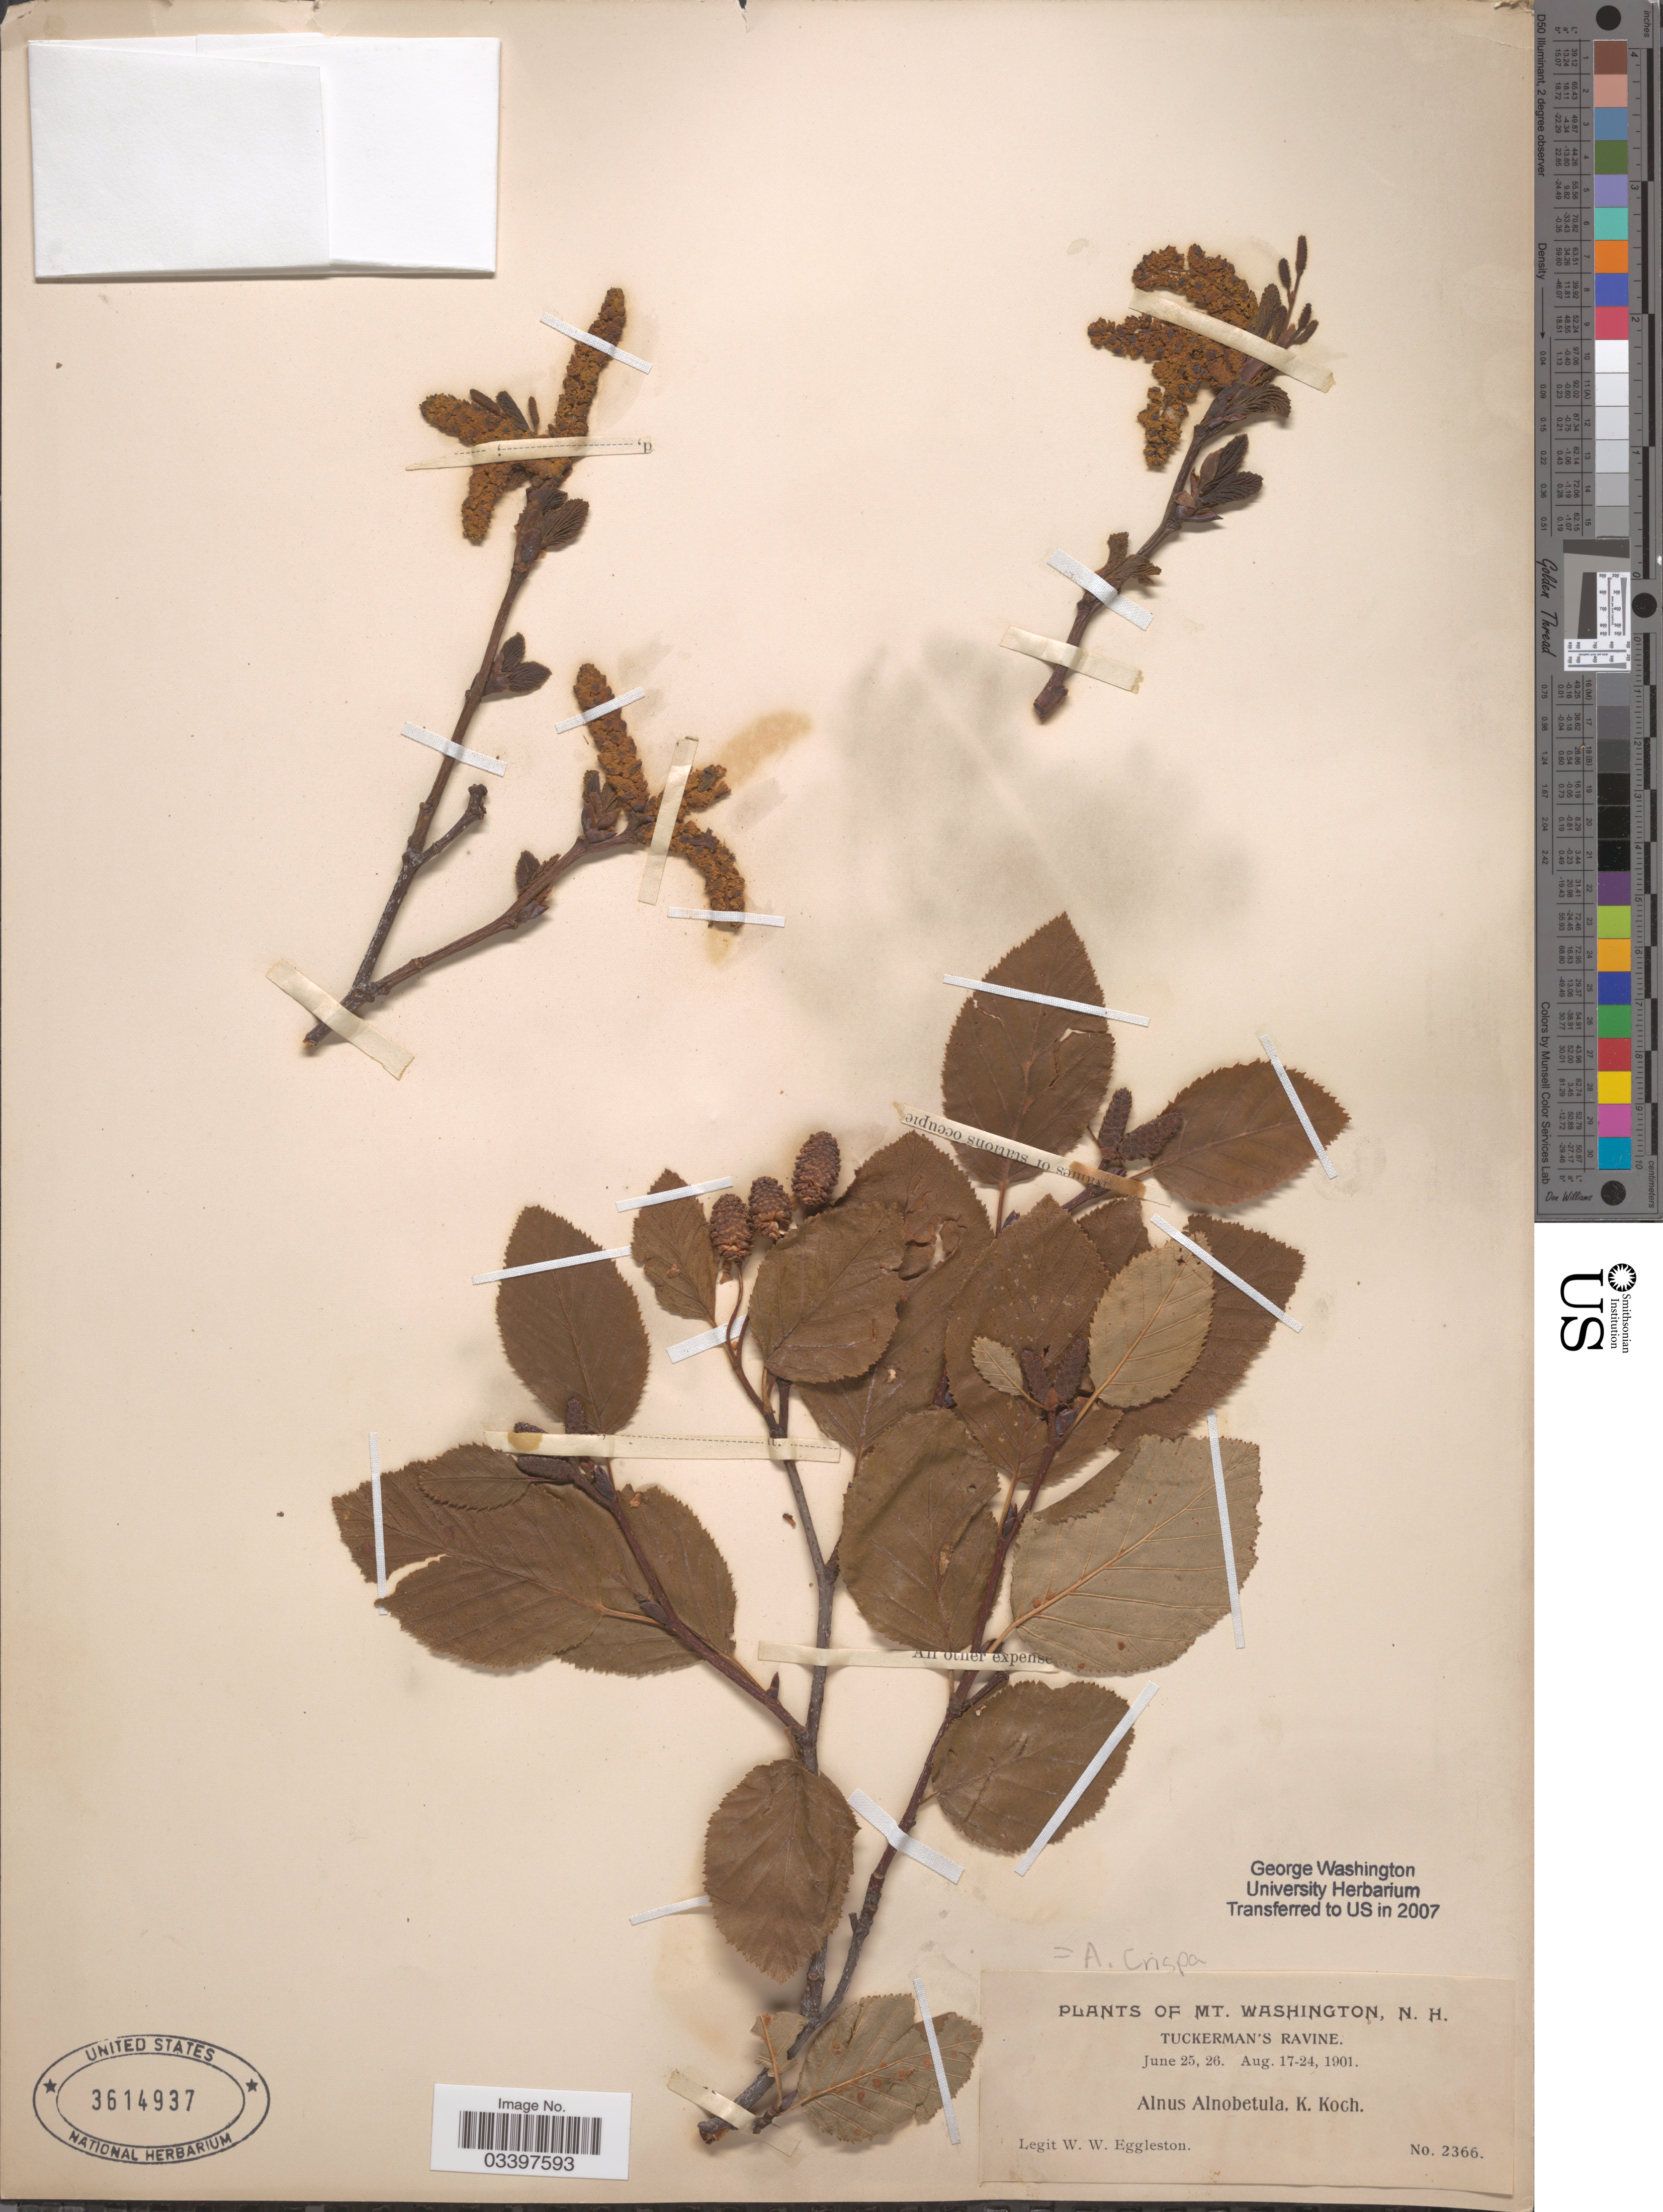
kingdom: Plantae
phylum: Tracheophyta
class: Magnoliopsida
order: Fagales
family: Betulaceae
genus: Alnus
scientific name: Alnus alnobetula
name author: (Ehrh.) K. Koch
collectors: W. W. Eggleston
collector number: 2366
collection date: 1901-06-25/1901-08-24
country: United States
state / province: New Hampshire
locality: Mt. Washington. Tuckerman's Ravine.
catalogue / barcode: US 3614937